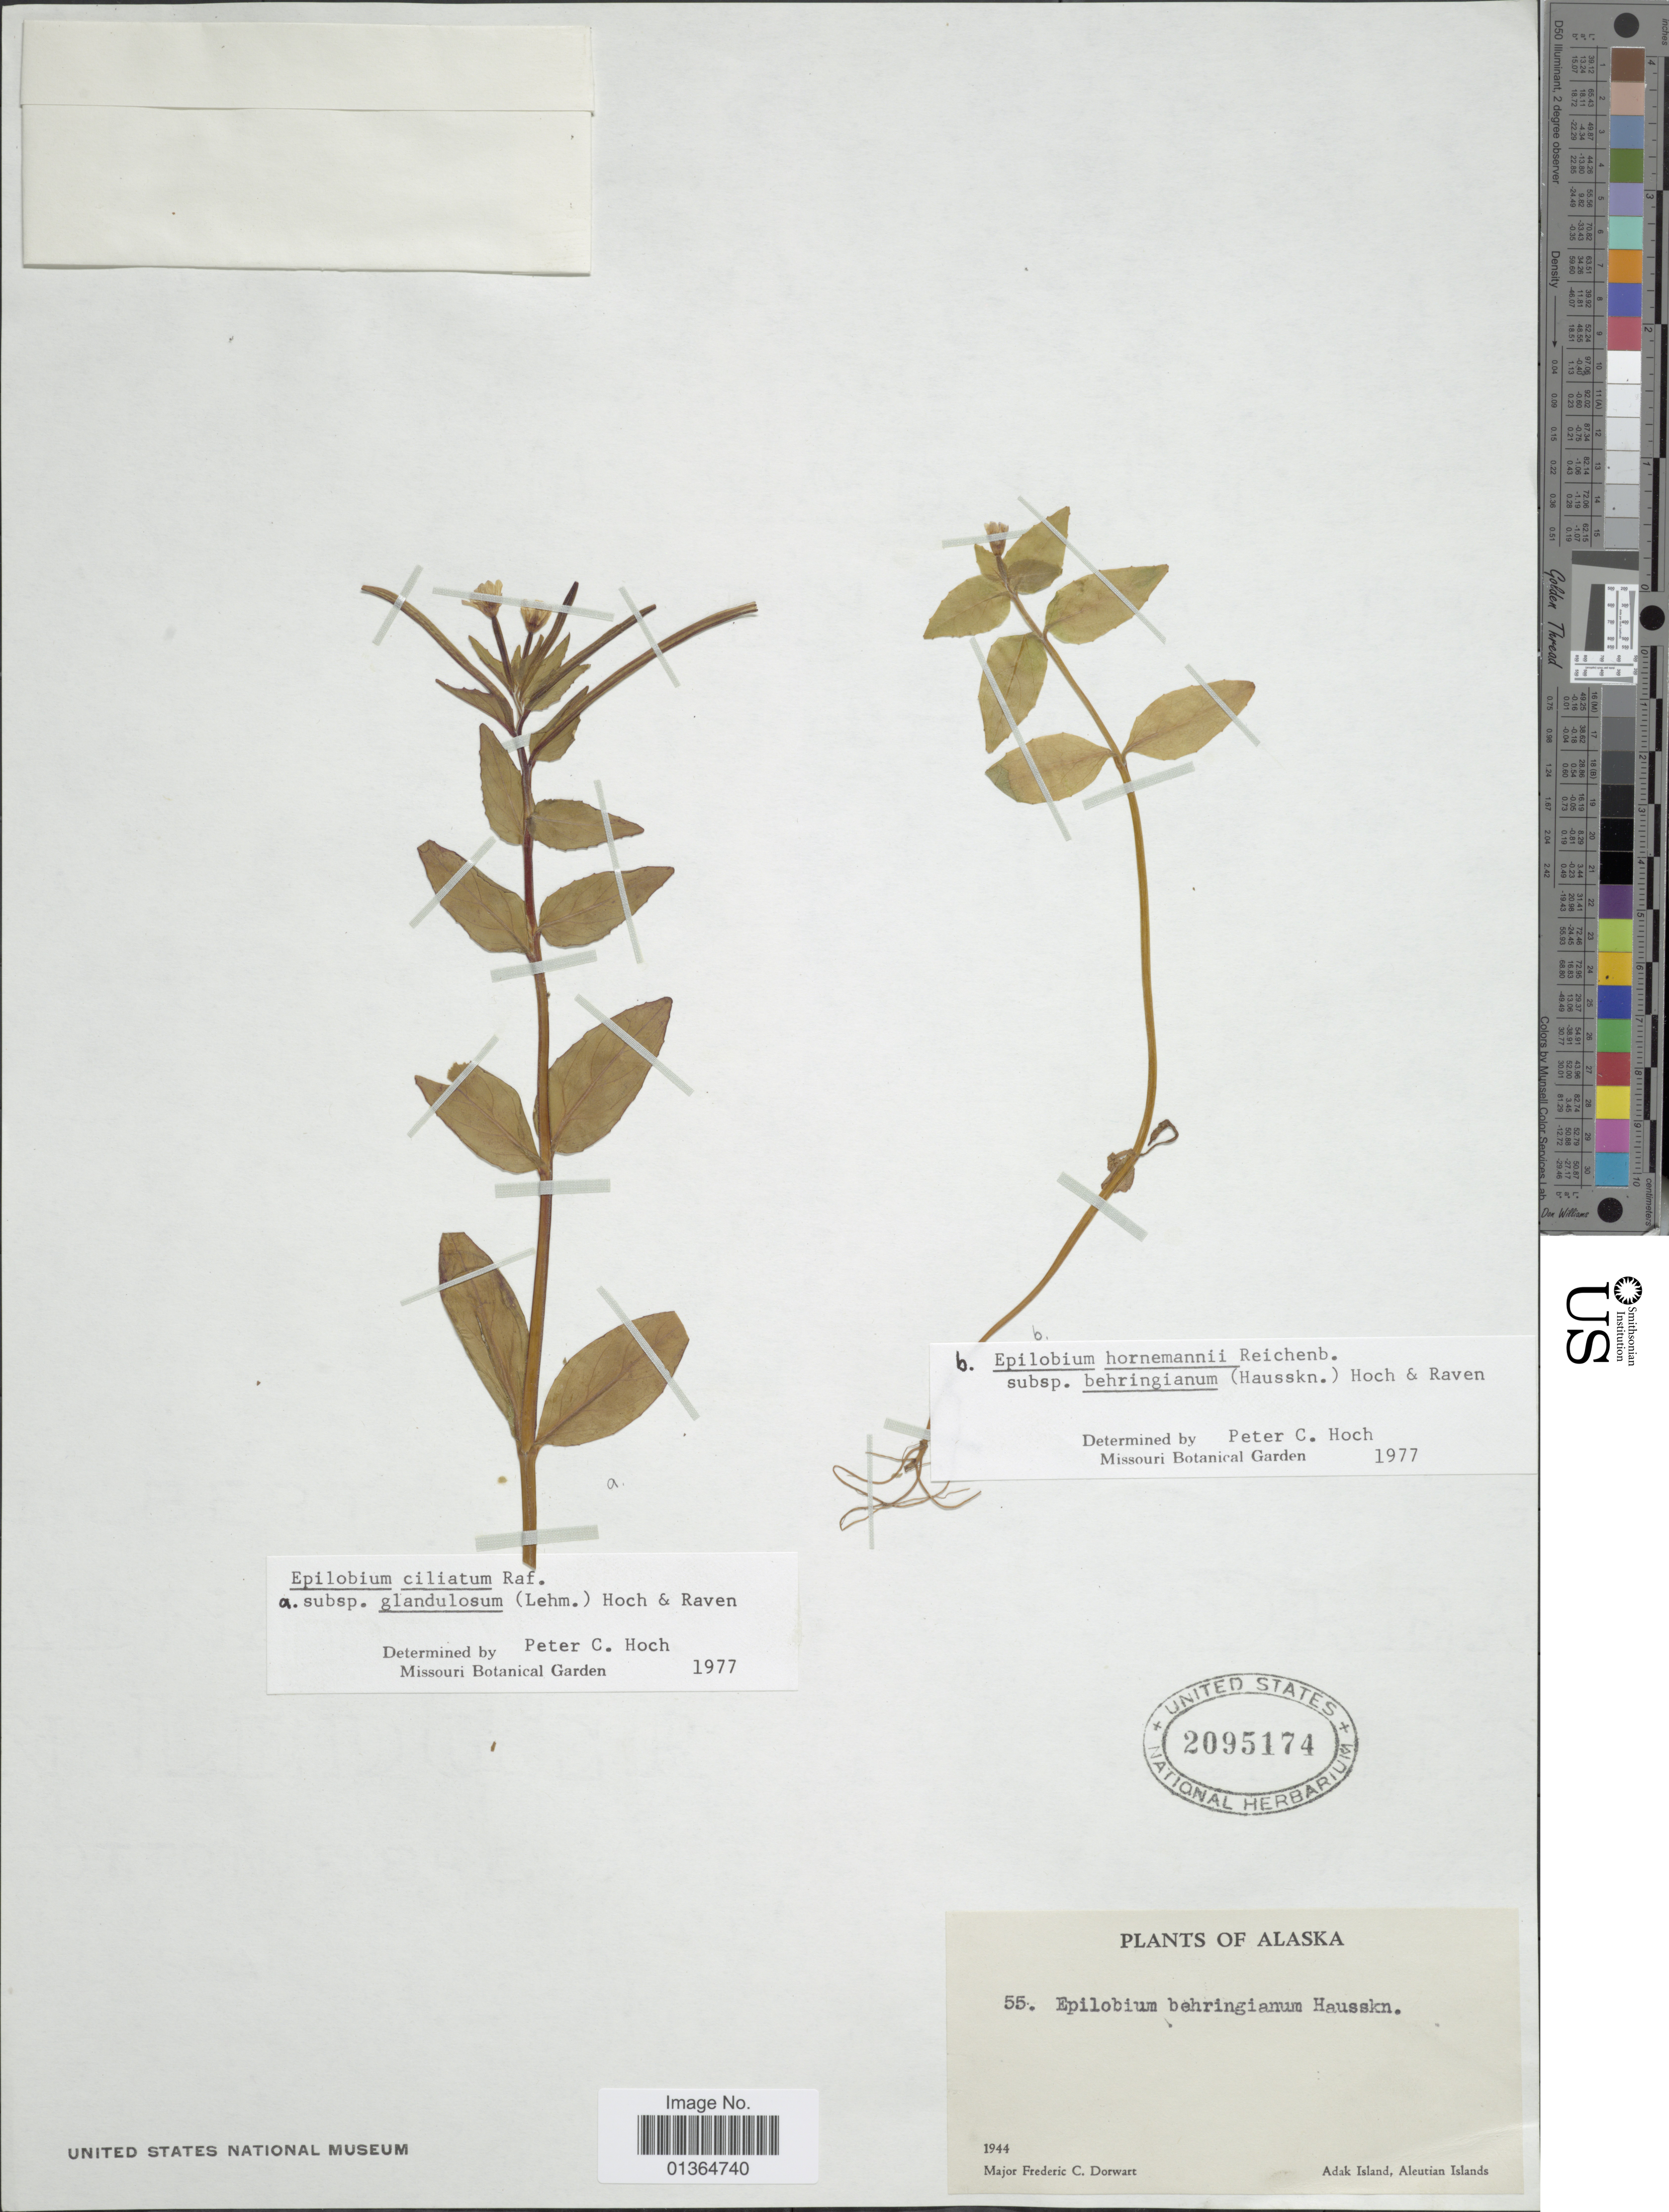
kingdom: Plantae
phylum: Tracheophyta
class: Magnoliopsida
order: Myrtales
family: Onagraceae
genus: Epilobium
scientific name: Epilobium hornemannii subsp. behringianum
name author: (Hausskn.) Hoch & P.H. Raven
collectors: F. Dorwart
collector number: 55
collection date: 1944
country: United States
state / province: Alaska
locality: Adak Island, Aleutian Islands.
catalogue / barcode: US 2095174